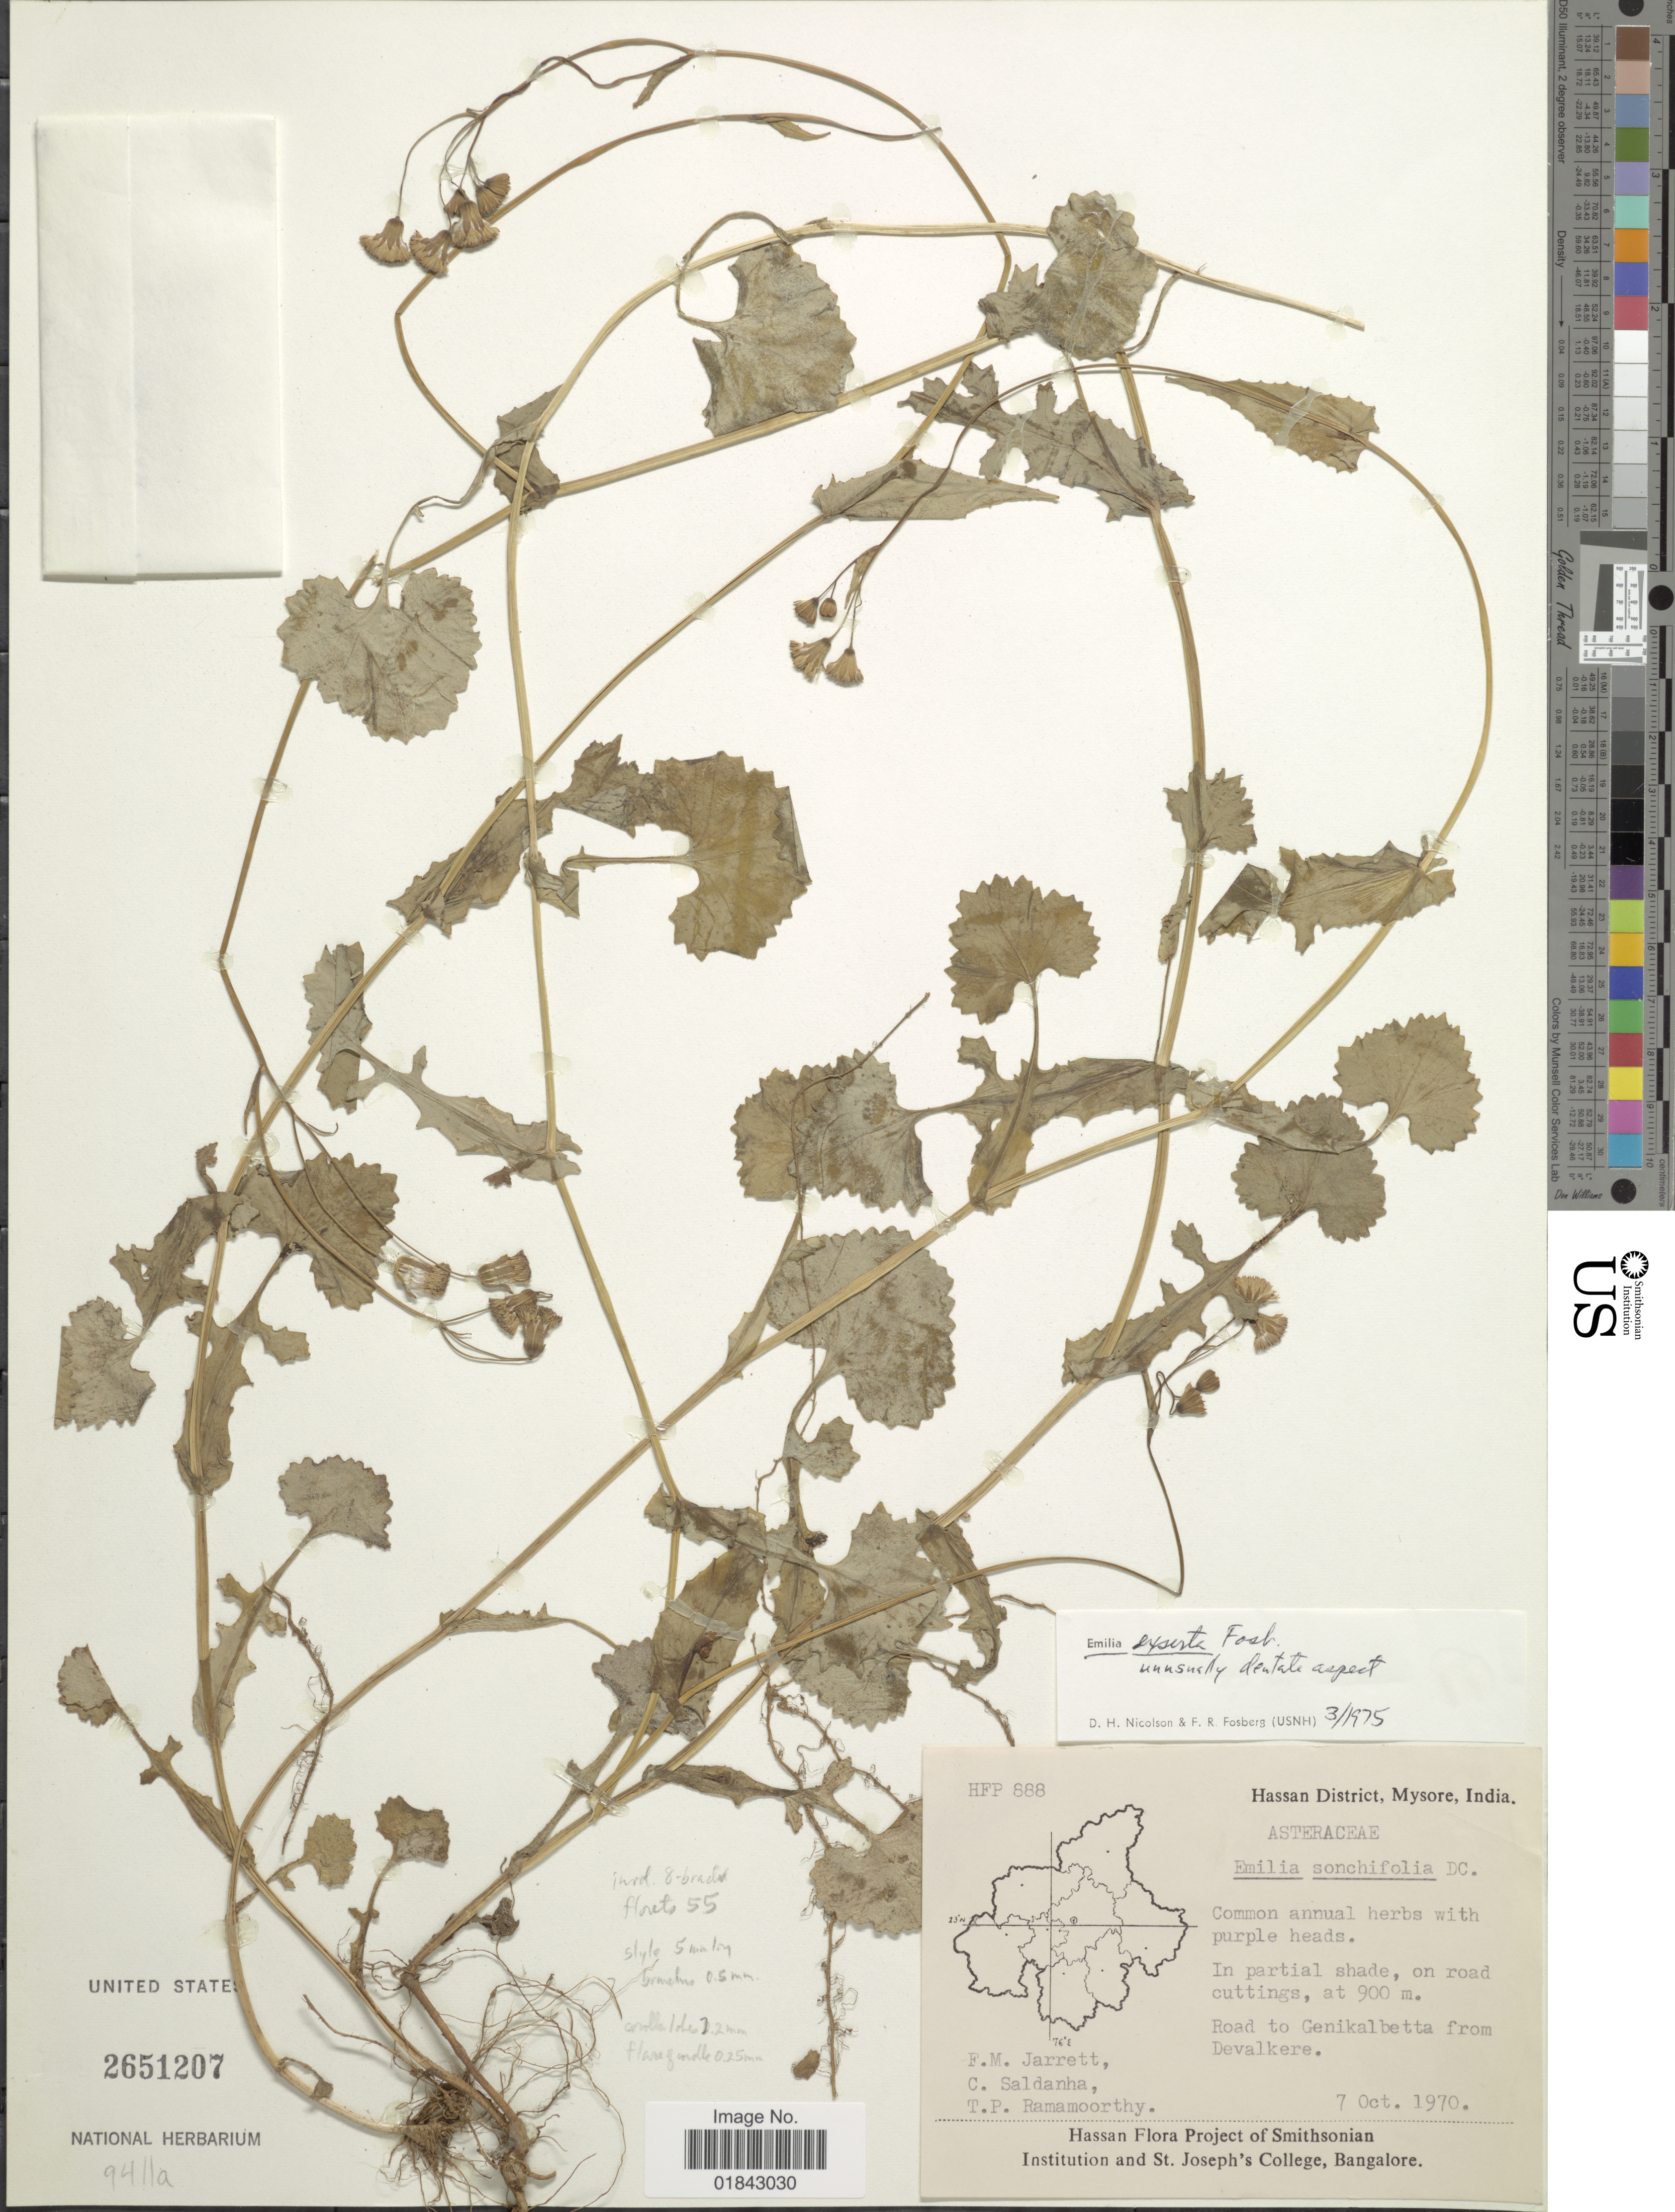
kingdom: Plantae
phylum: Tracheophyta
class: Magnoliopsida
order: Asterales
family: Asteraceae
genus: Emilia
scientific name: Emilia exserta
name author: Fosberg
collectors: F. M. Jarrett, C. Saldanha & T. P. Ramamoorthy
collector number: HFP888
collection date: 1970-10-07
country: India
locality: Hassan District, Mysore, in partial shade, on road cuttings, road to Genikalbetta from Devalkere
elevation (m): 900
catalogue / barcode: US 2651207